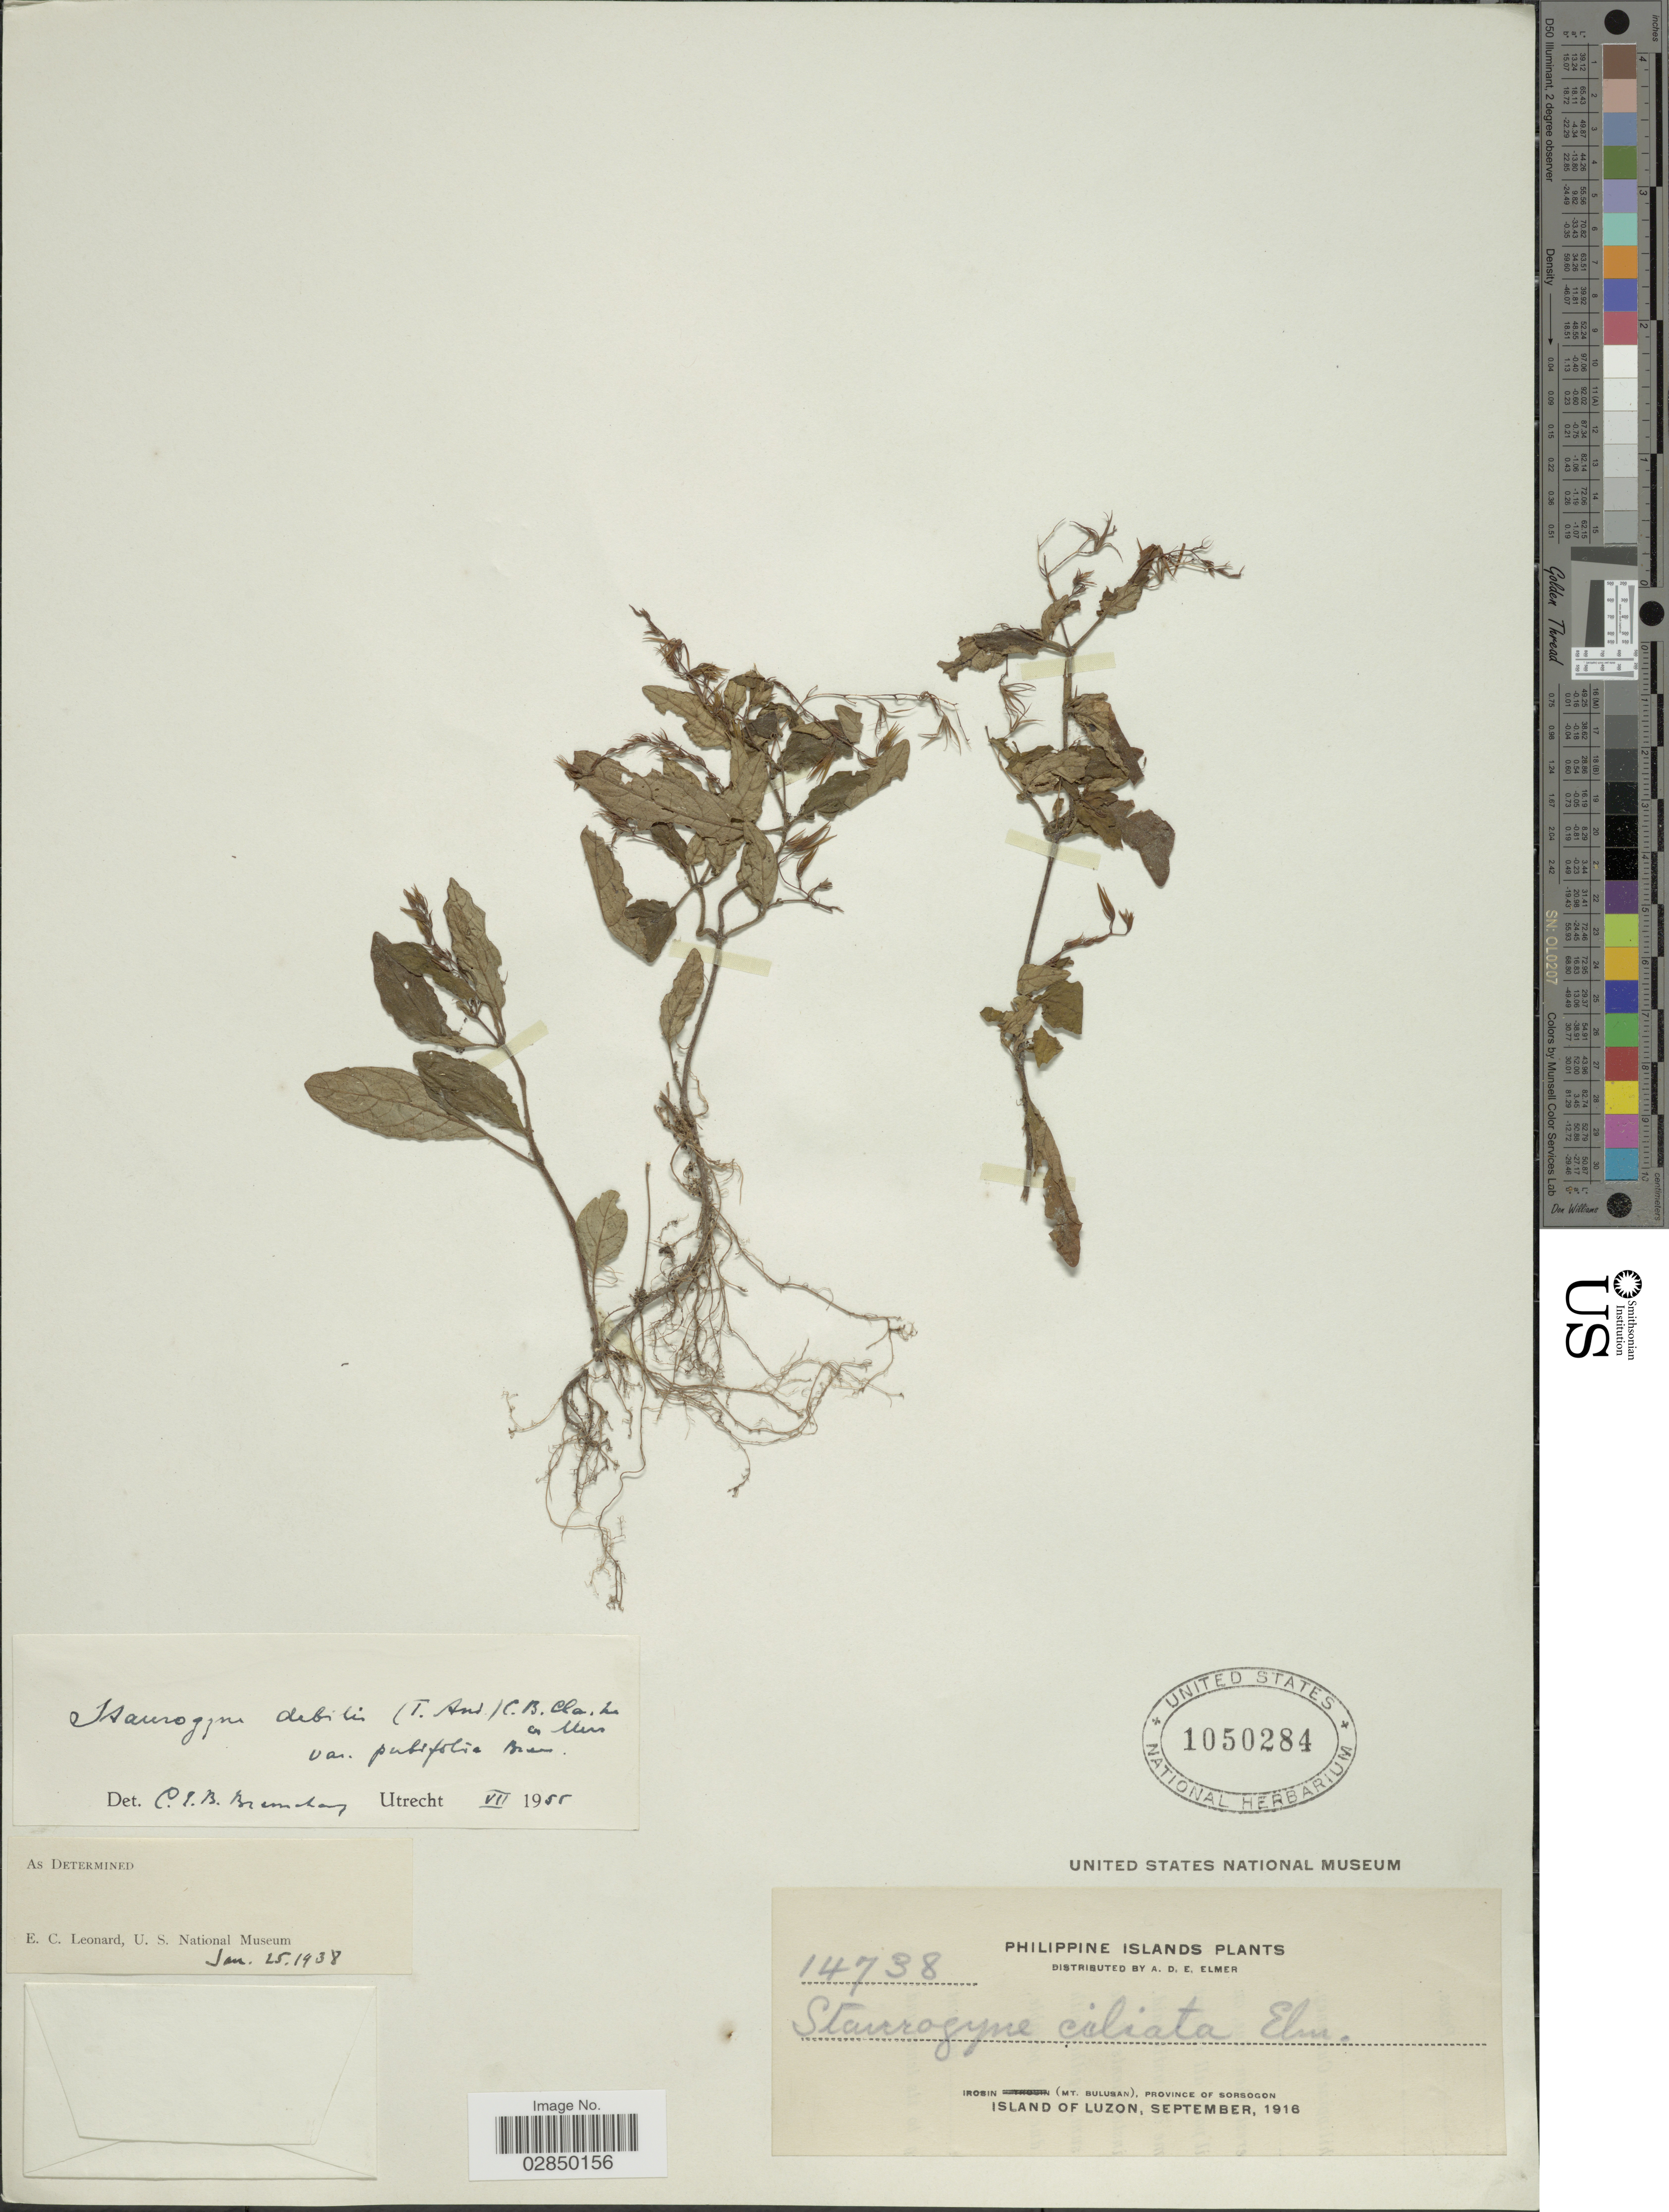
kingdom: Plantae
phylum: Tracheophyta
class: Magnoliopsida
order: Lamiales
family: Acanthaceae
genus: Staurogyne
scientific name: Staurogyne debilis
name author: (T. Anderson) C.B. Clarke ex Merr.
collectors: A. D. E. Elmer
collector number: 14738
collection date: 1916-09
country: Philippines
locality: Irosin (mt. Bulusan), Province of Sorsogon, Island of Luzon.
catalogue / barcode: US 1050284